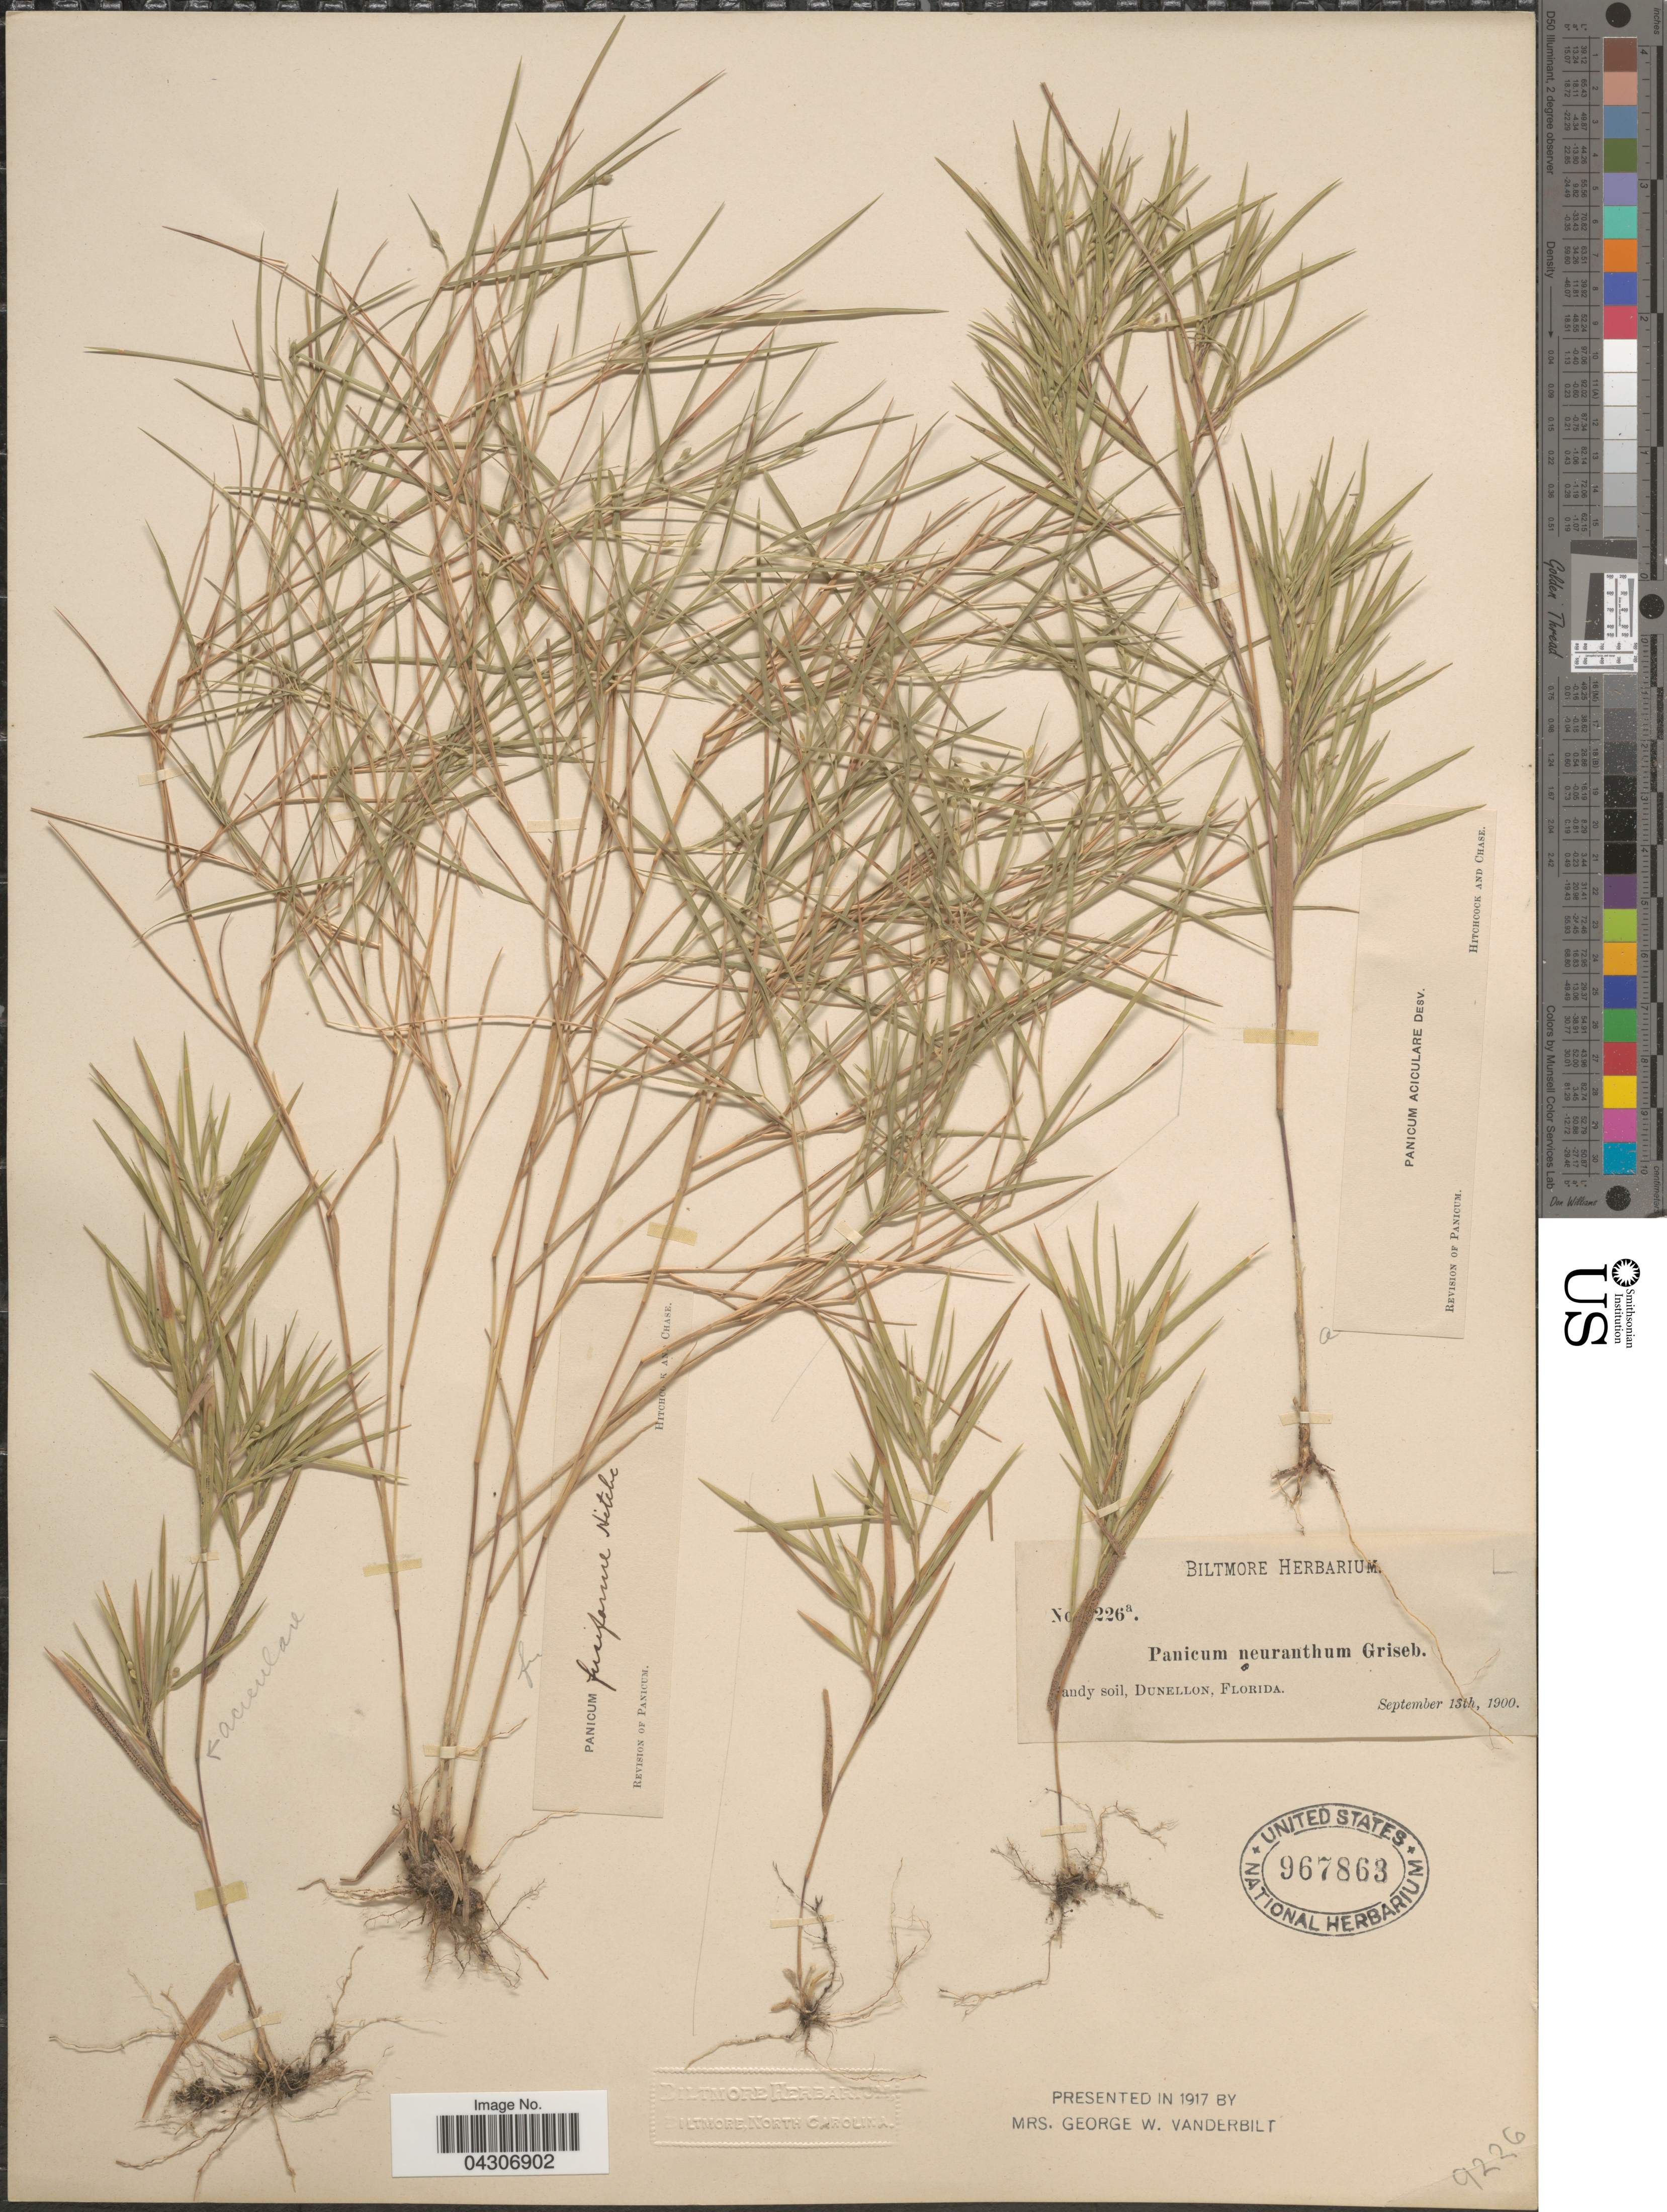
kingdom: Plantae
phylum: Tracheophyta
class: Liliopsida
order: Poales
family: Poaceae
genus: Dichanthelium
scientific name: Dichanthelium aciculare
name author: (Desv. ex Poir.) Gould & C.A. Clark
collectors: ex herb. Biltmore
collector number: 226a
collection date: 1900-09-13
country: United States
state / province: Florida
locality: Dunellon.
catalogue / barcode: US 967863